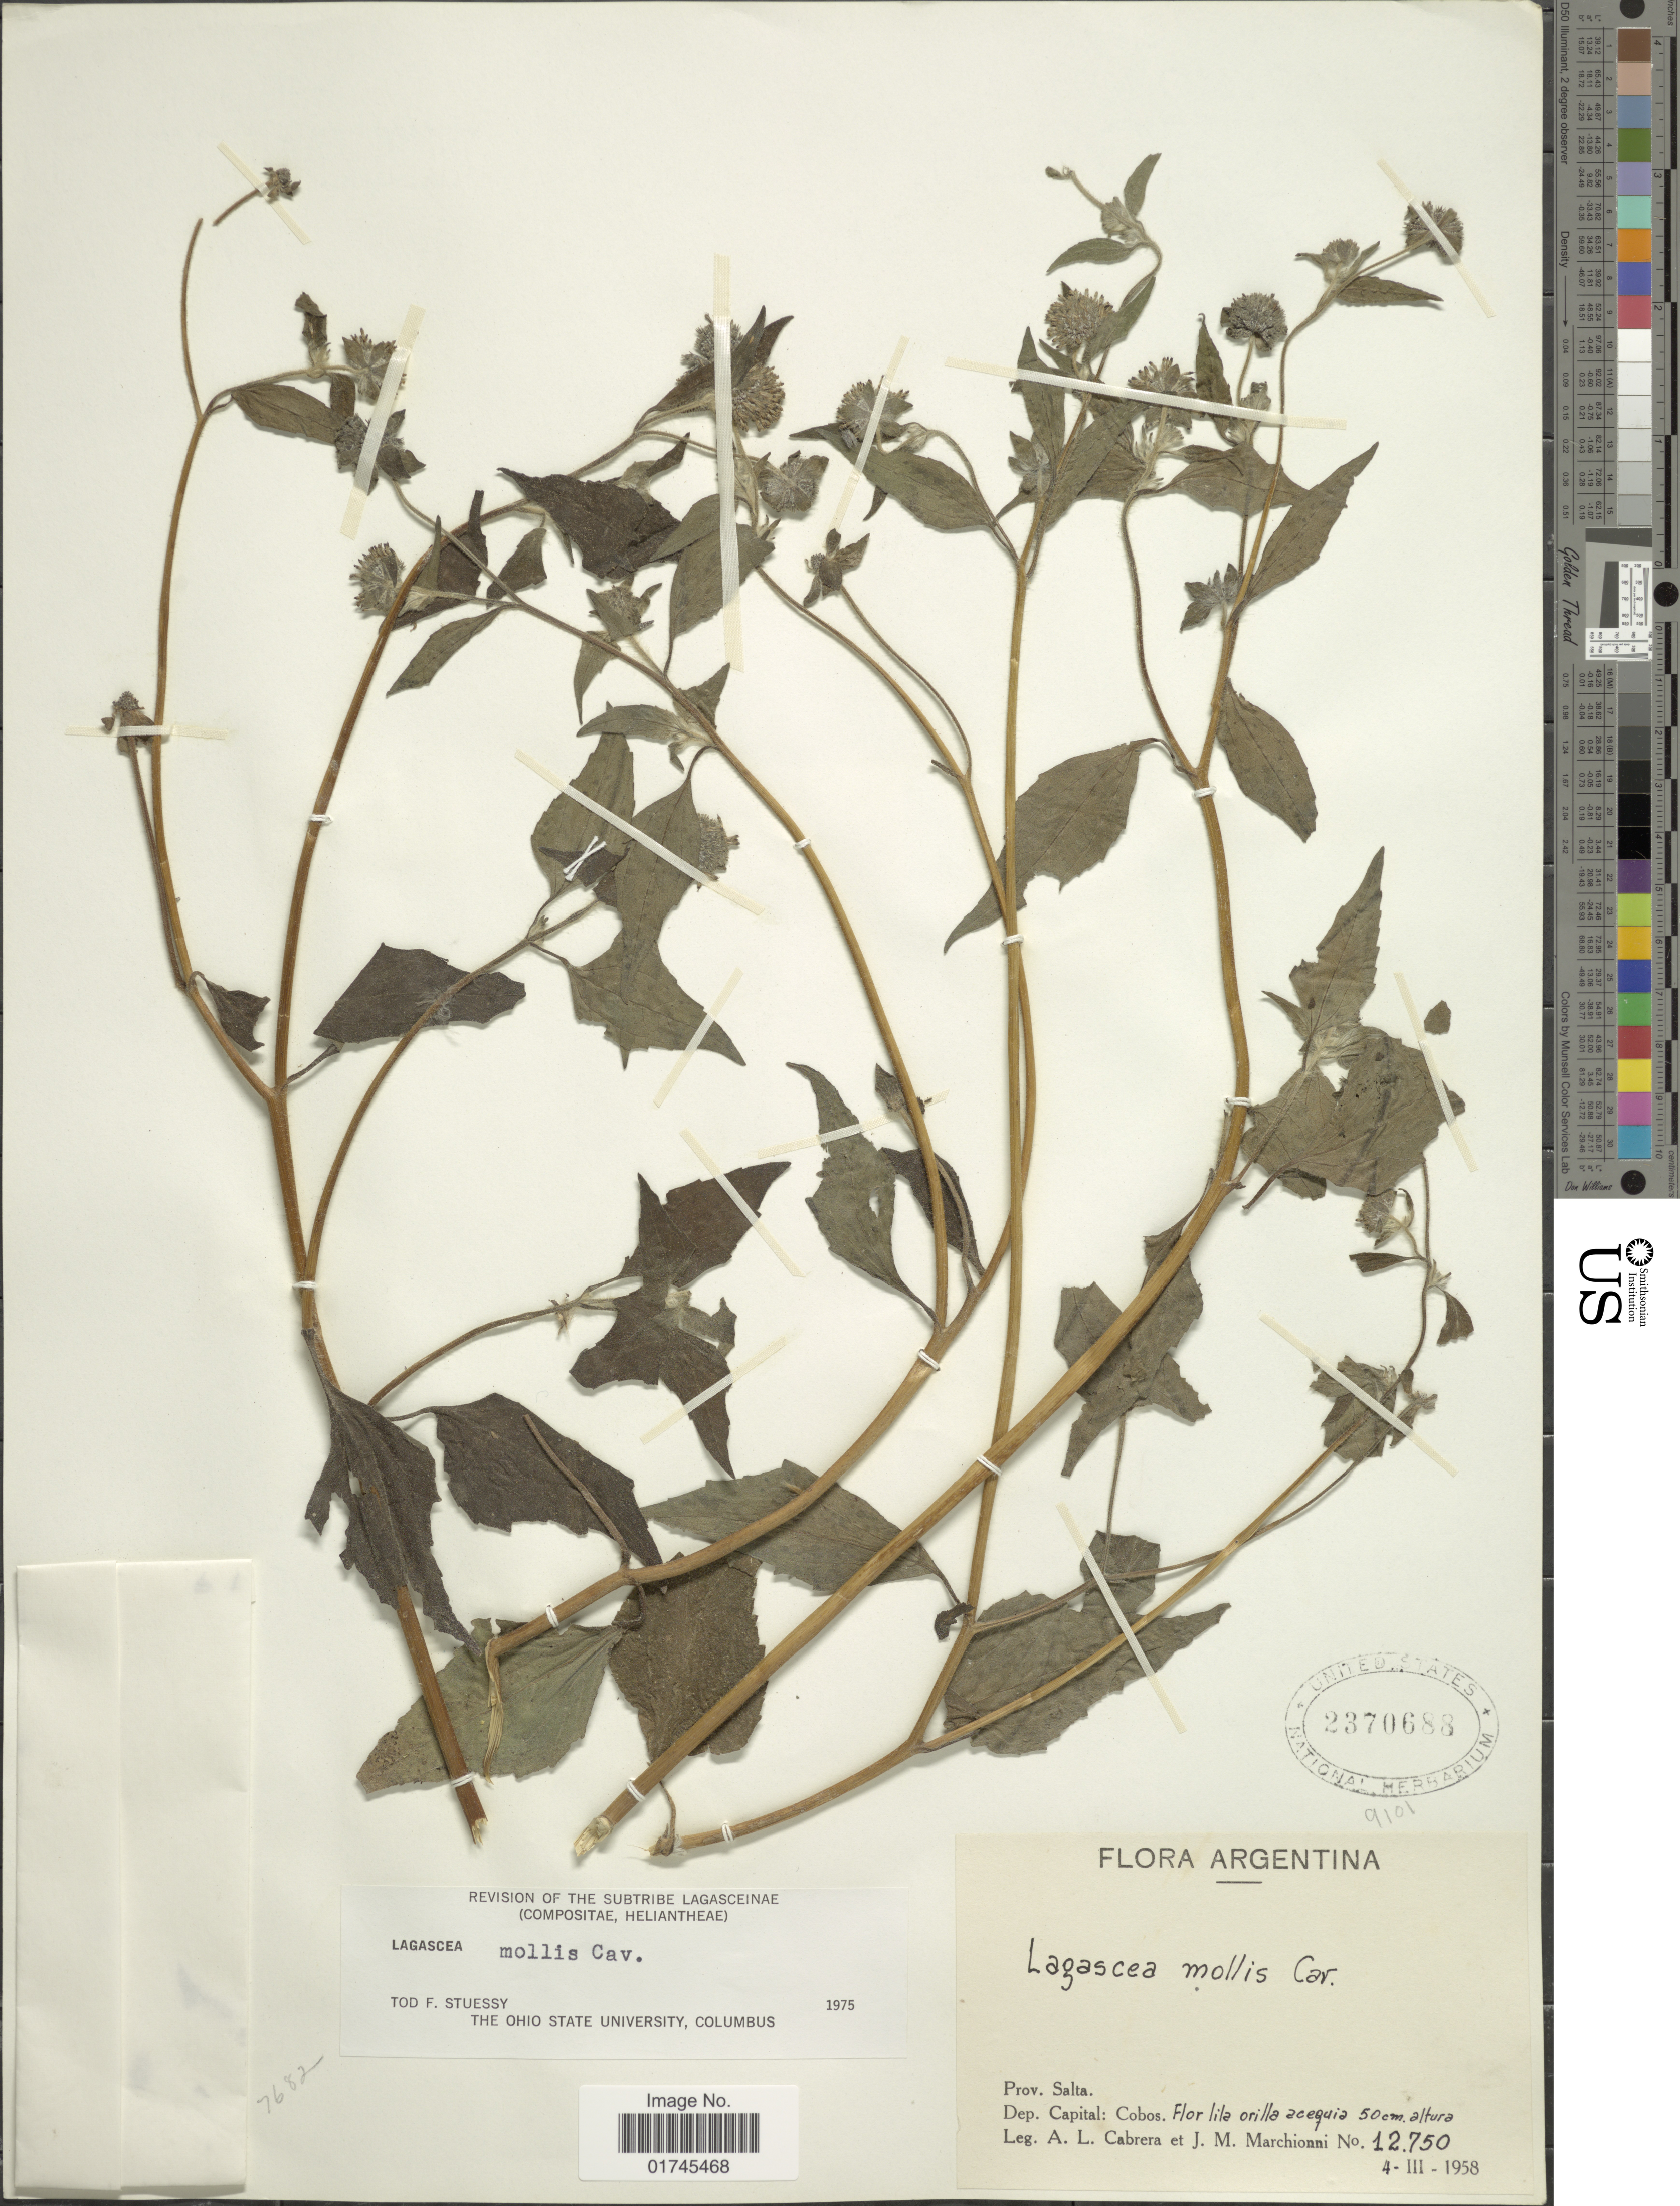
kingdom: Plantae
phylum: Tracheophyta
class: Magnoliopsida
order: Asterales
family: Asteraceae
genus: Lagascea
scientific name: Lagascea mollis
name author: Cav.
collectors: A. L. Cabrera & J. Marchionni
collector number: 12750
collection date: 1958-03-04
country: Argentina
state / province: Salta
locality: Dep. Capital: Cobos. Flor lila orilla acequia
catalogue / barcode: US 2370688